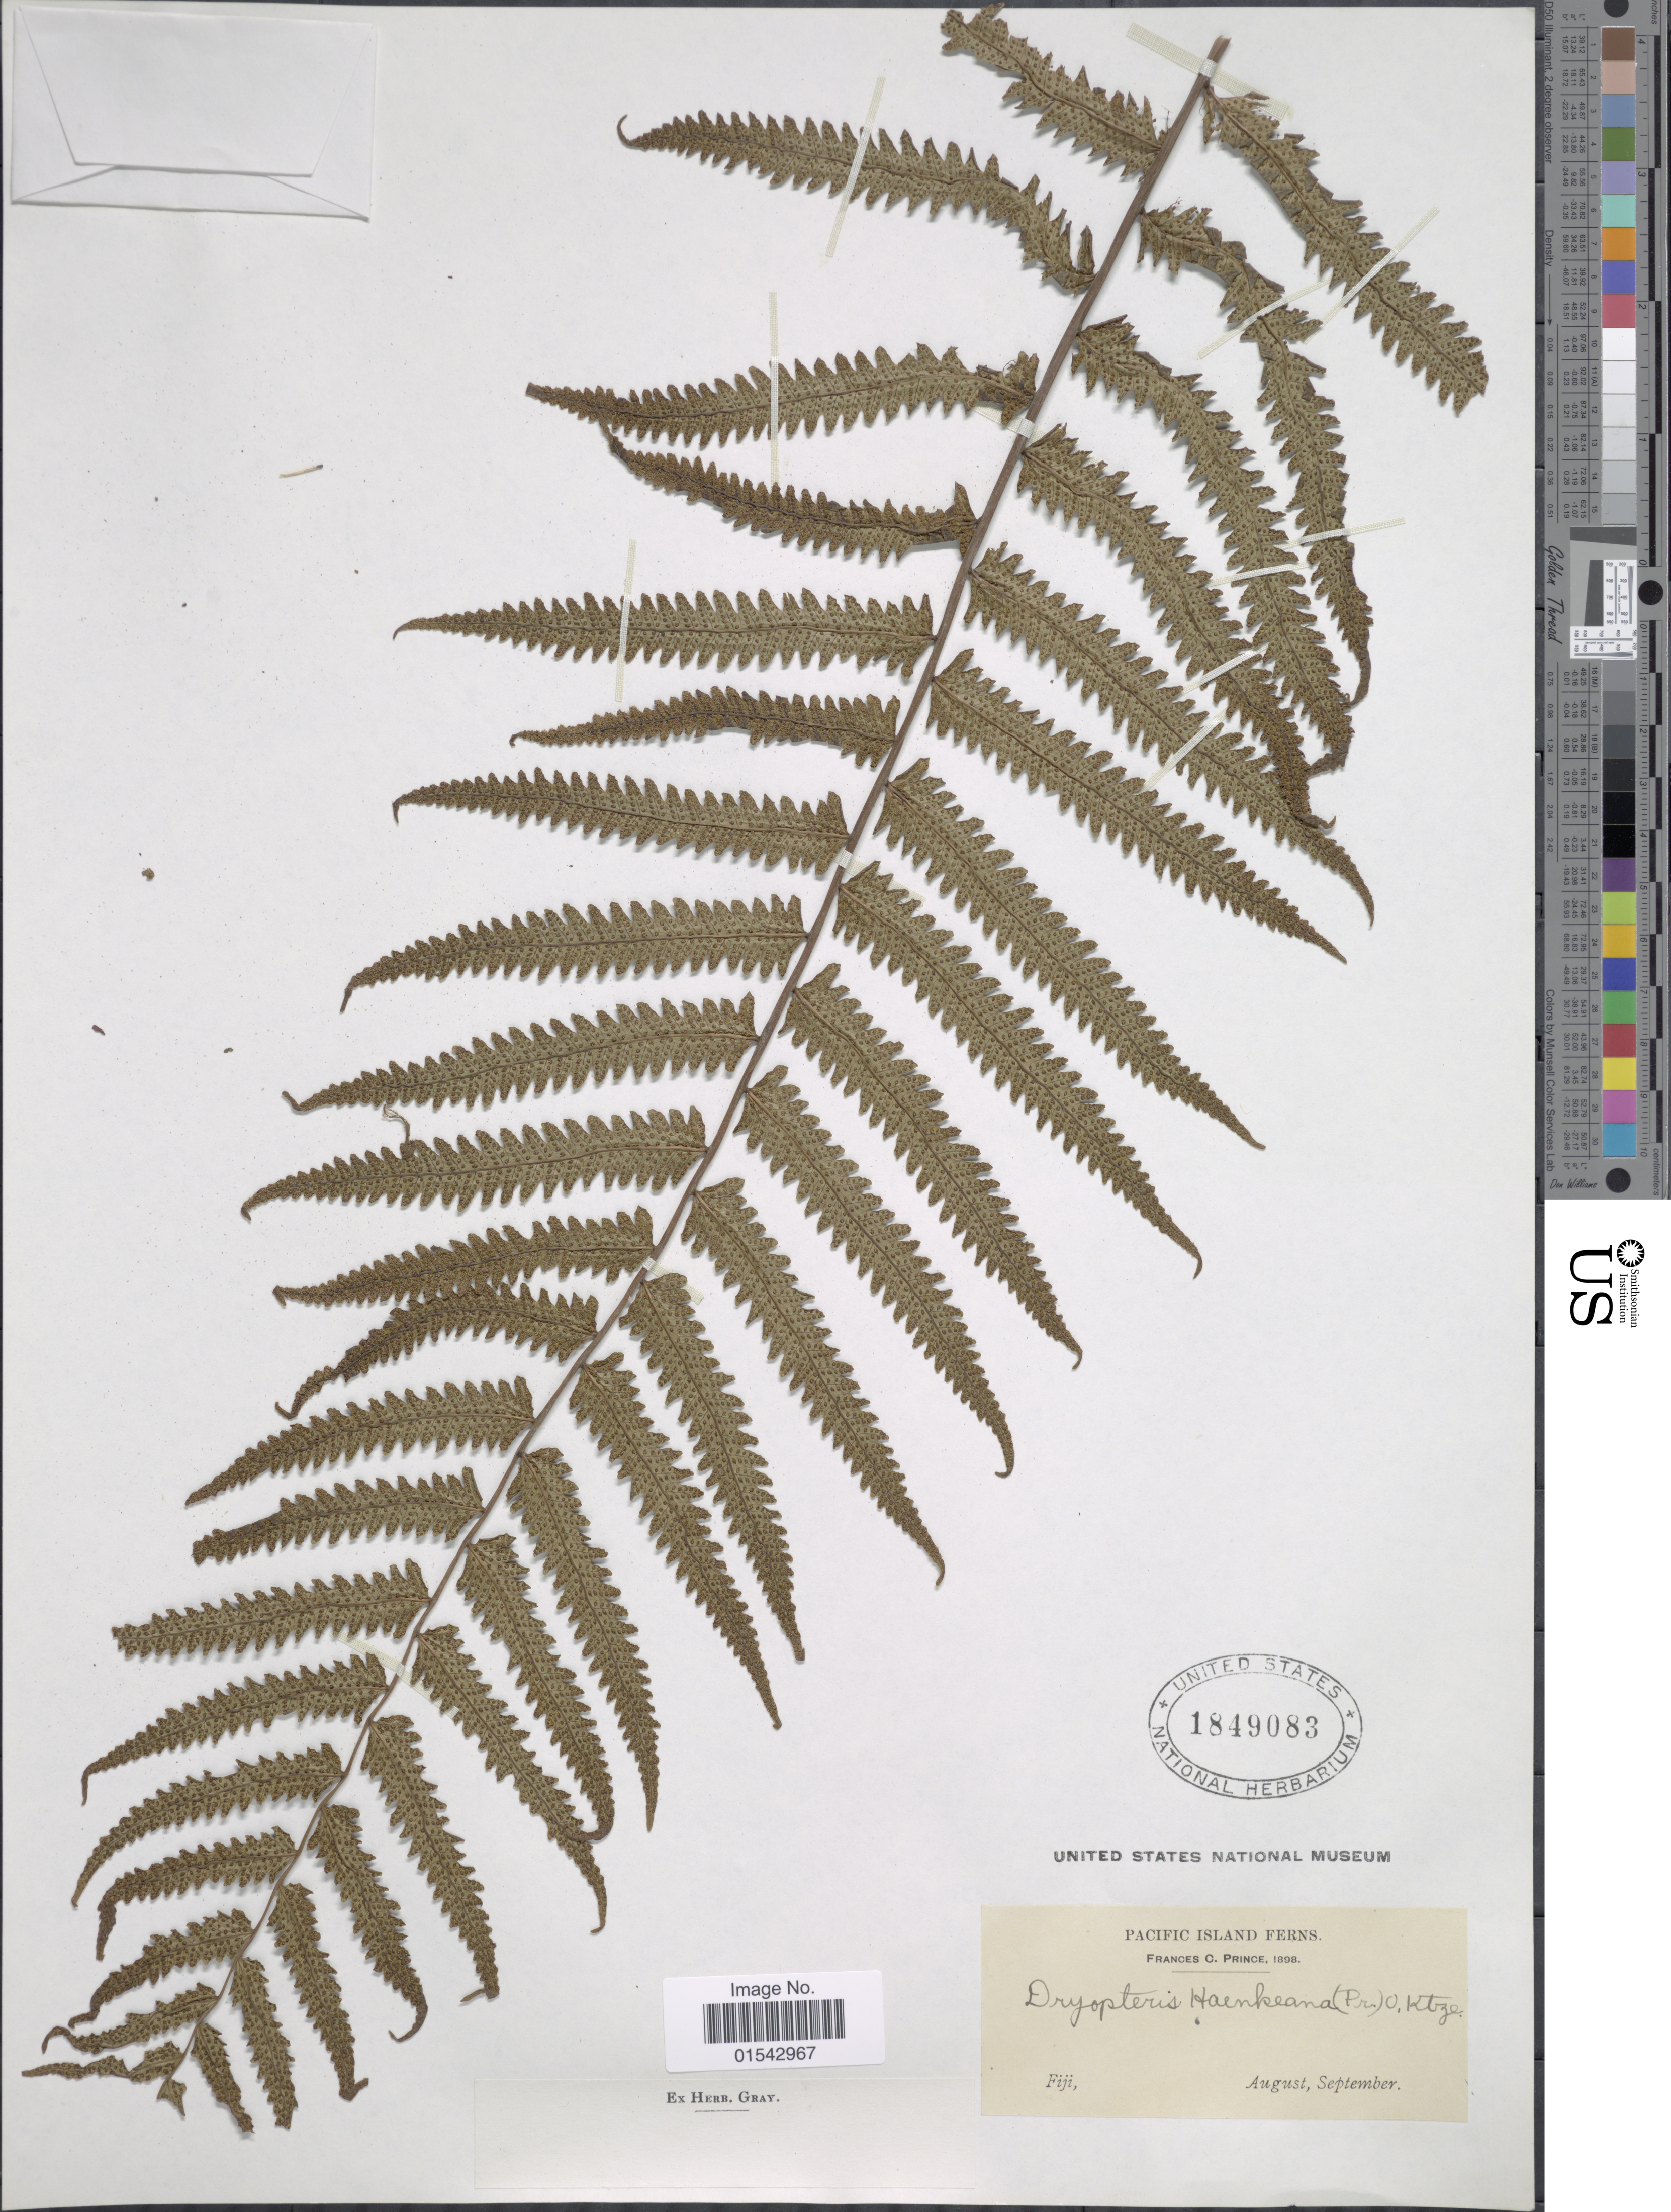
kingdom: Plantae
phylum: Tracheophyta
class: Polypodiopsida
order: Polypodiales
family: Thelypteridaceae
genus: Cyclosorus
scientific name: Cyclosorus sp.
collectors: F. Prince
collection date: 1898-08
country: Fiji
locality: Pacific Island, Fiji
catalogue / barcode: US 1849083